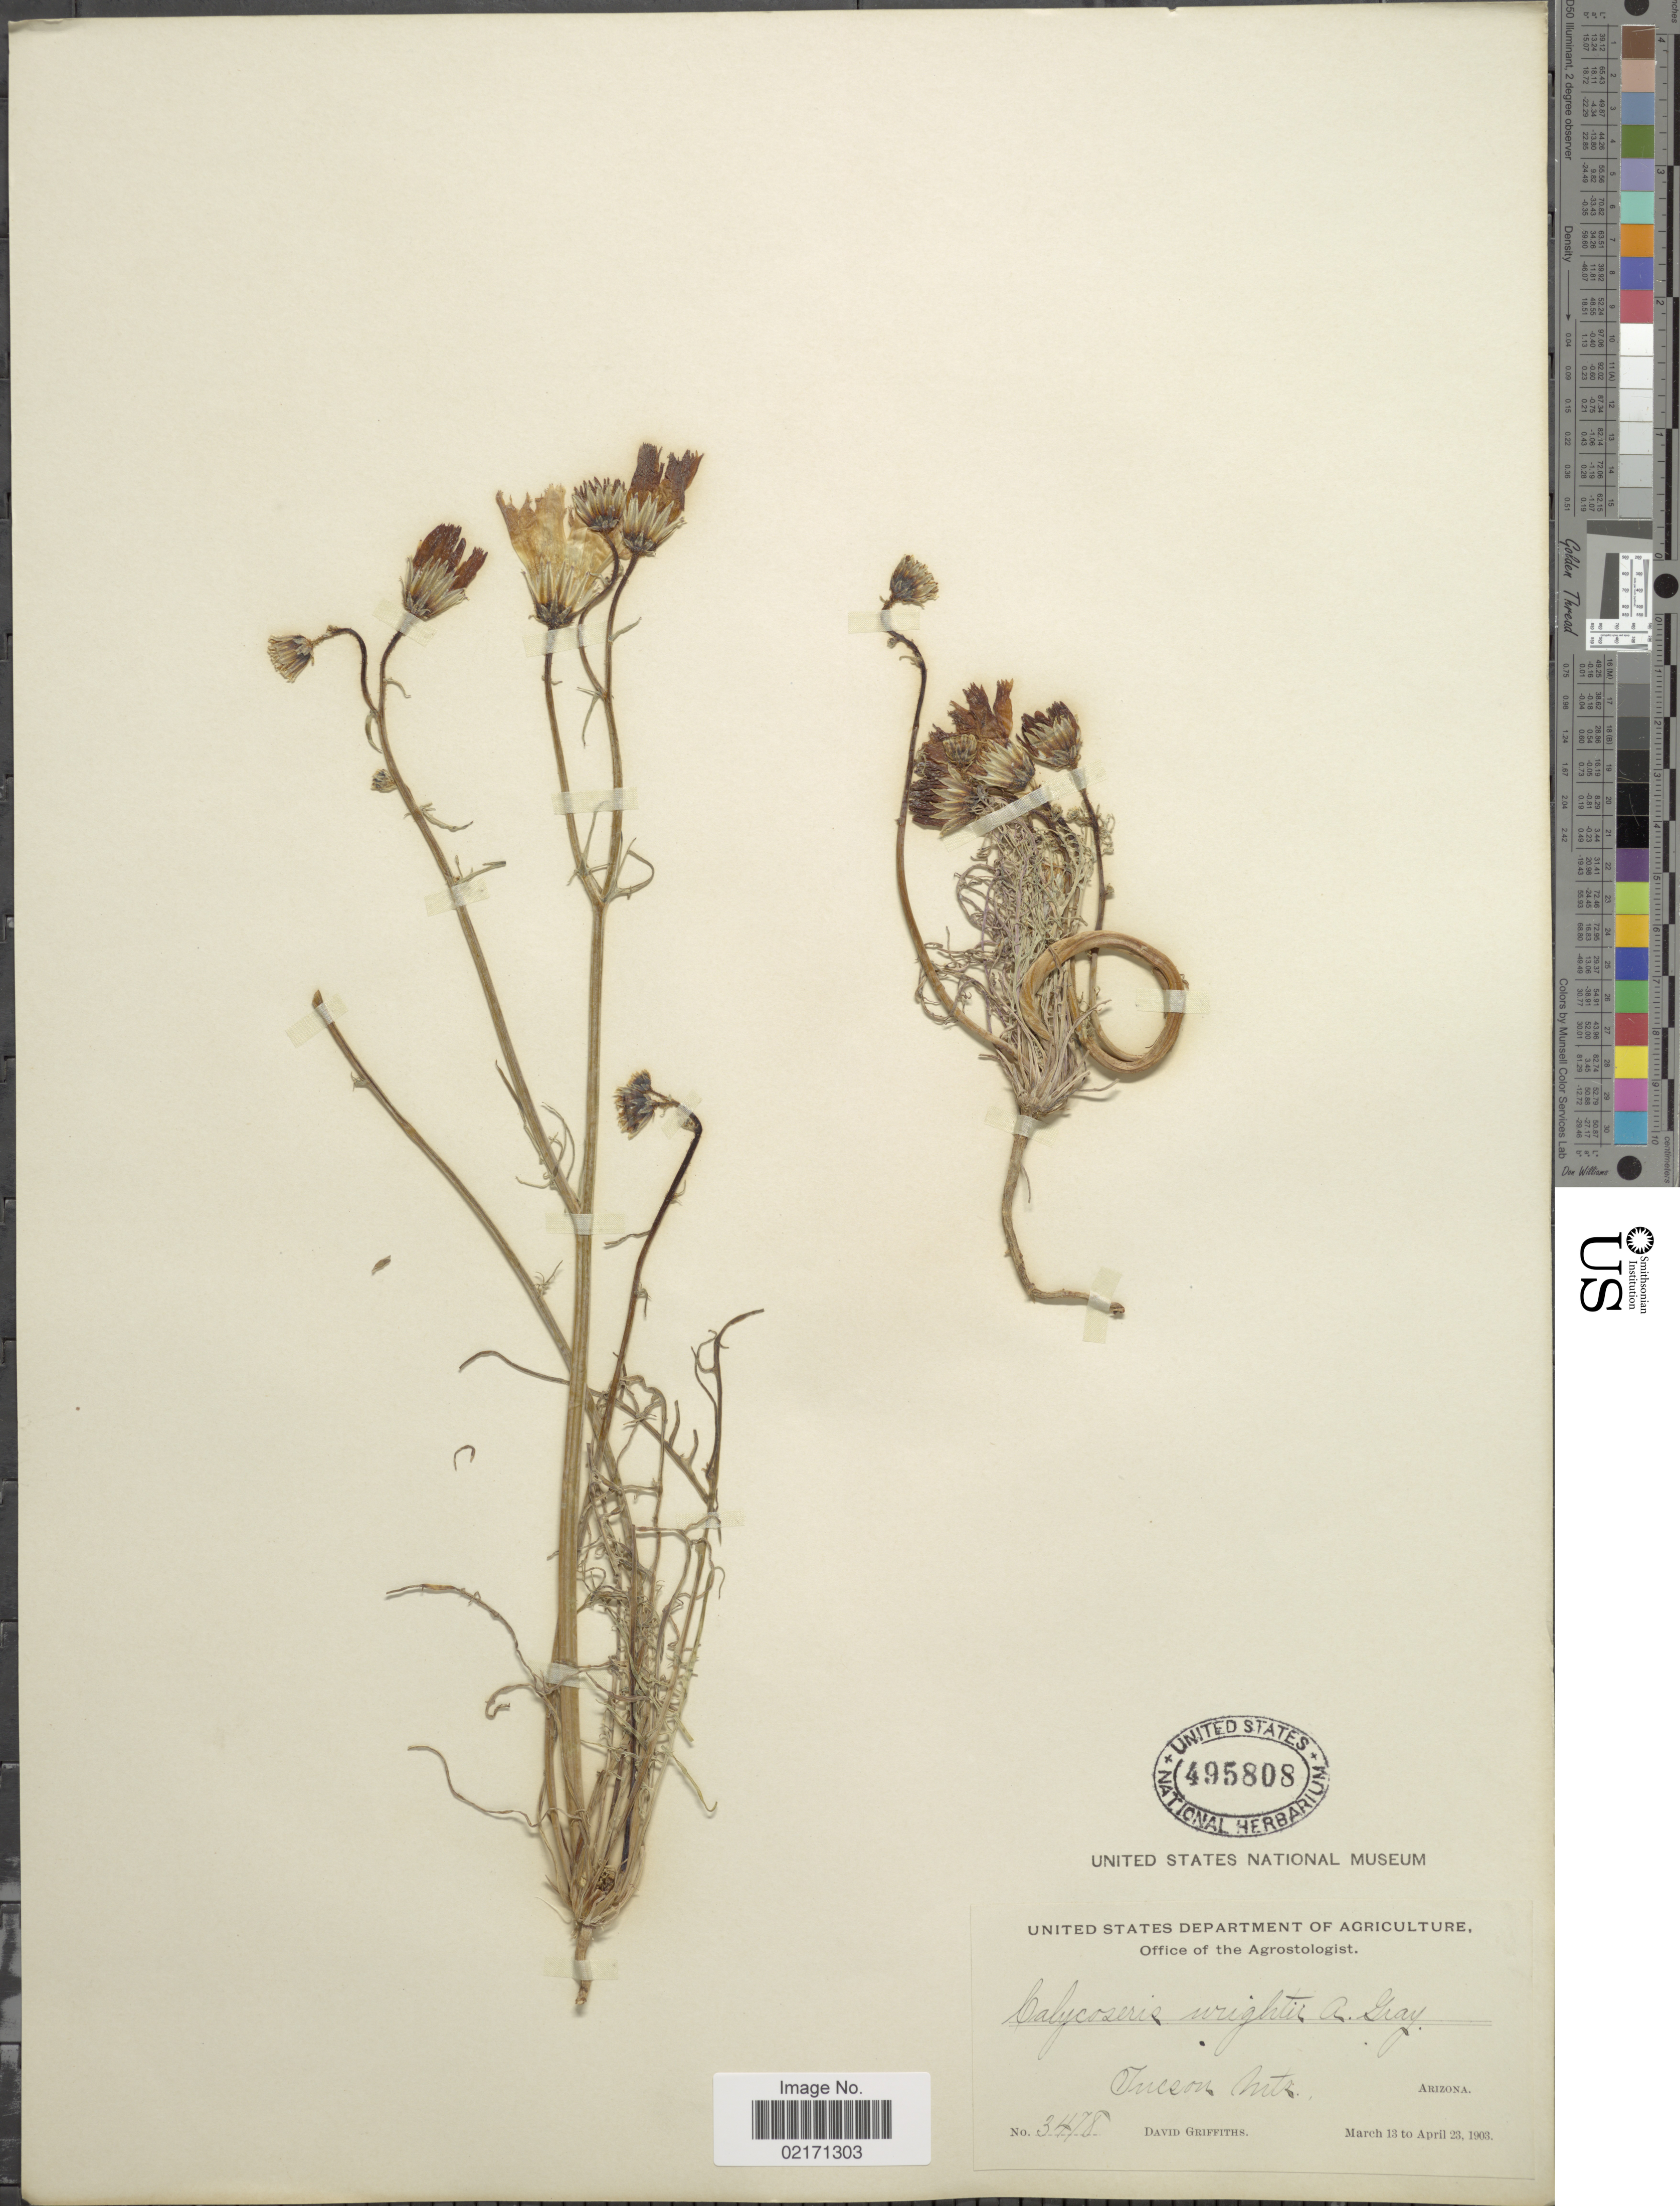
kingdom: Plantae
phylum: Tracheophyta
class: Magnoliopsida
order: Asterales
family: Asteraceae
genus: Calycoseris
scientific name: Calycoseris wrightii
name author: A. Gray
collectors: D. Griffiths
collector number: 3478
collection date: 1903-03-13/1903-04-23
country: United States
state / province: Arizona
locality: Tucson Mts.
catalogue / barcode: US 495808